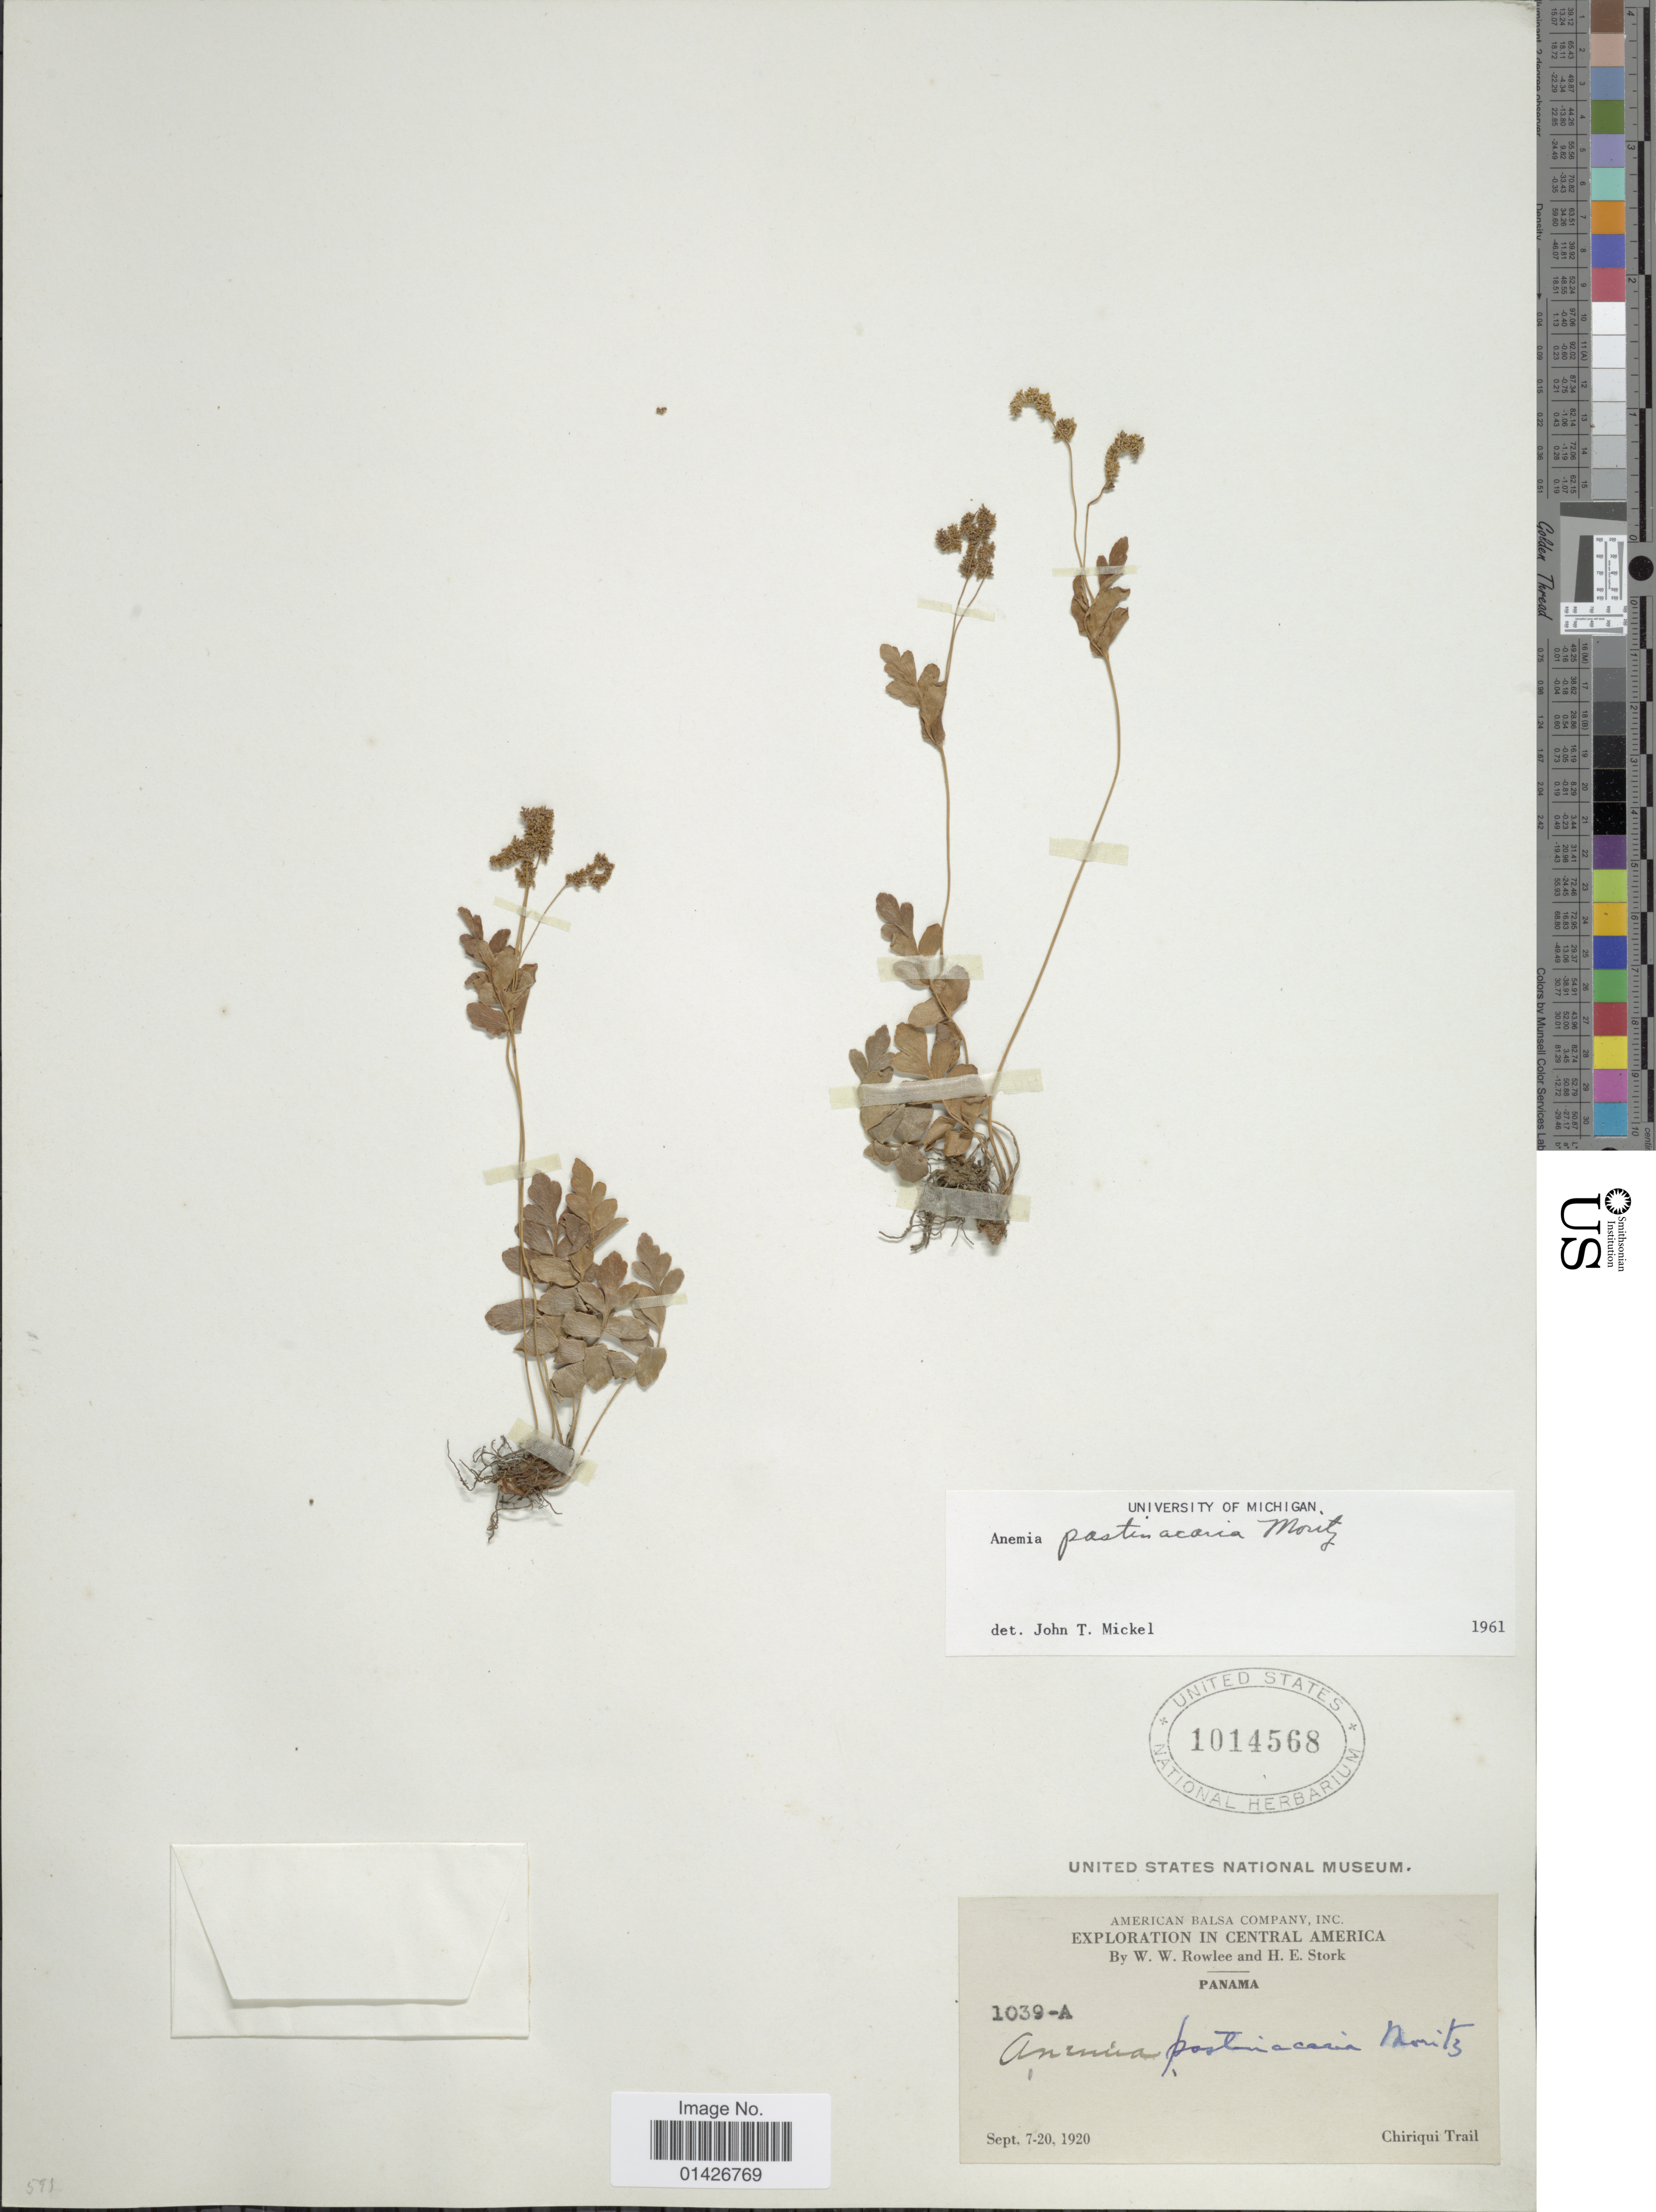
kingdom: Plantae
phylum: Tracheophyta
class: Polypodiopsida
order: Schizaeales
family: Anemiaceae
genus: Anemia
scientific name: Anemia pastinacaria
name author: Moritz ex Prantl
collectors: W. W. Rowlee & H. E. Stork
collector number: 1039-A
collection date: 1920-09-07/1920-09-20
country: Panama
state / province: Chiriqui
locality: Chiriqui Trail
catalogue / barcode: US 1014568